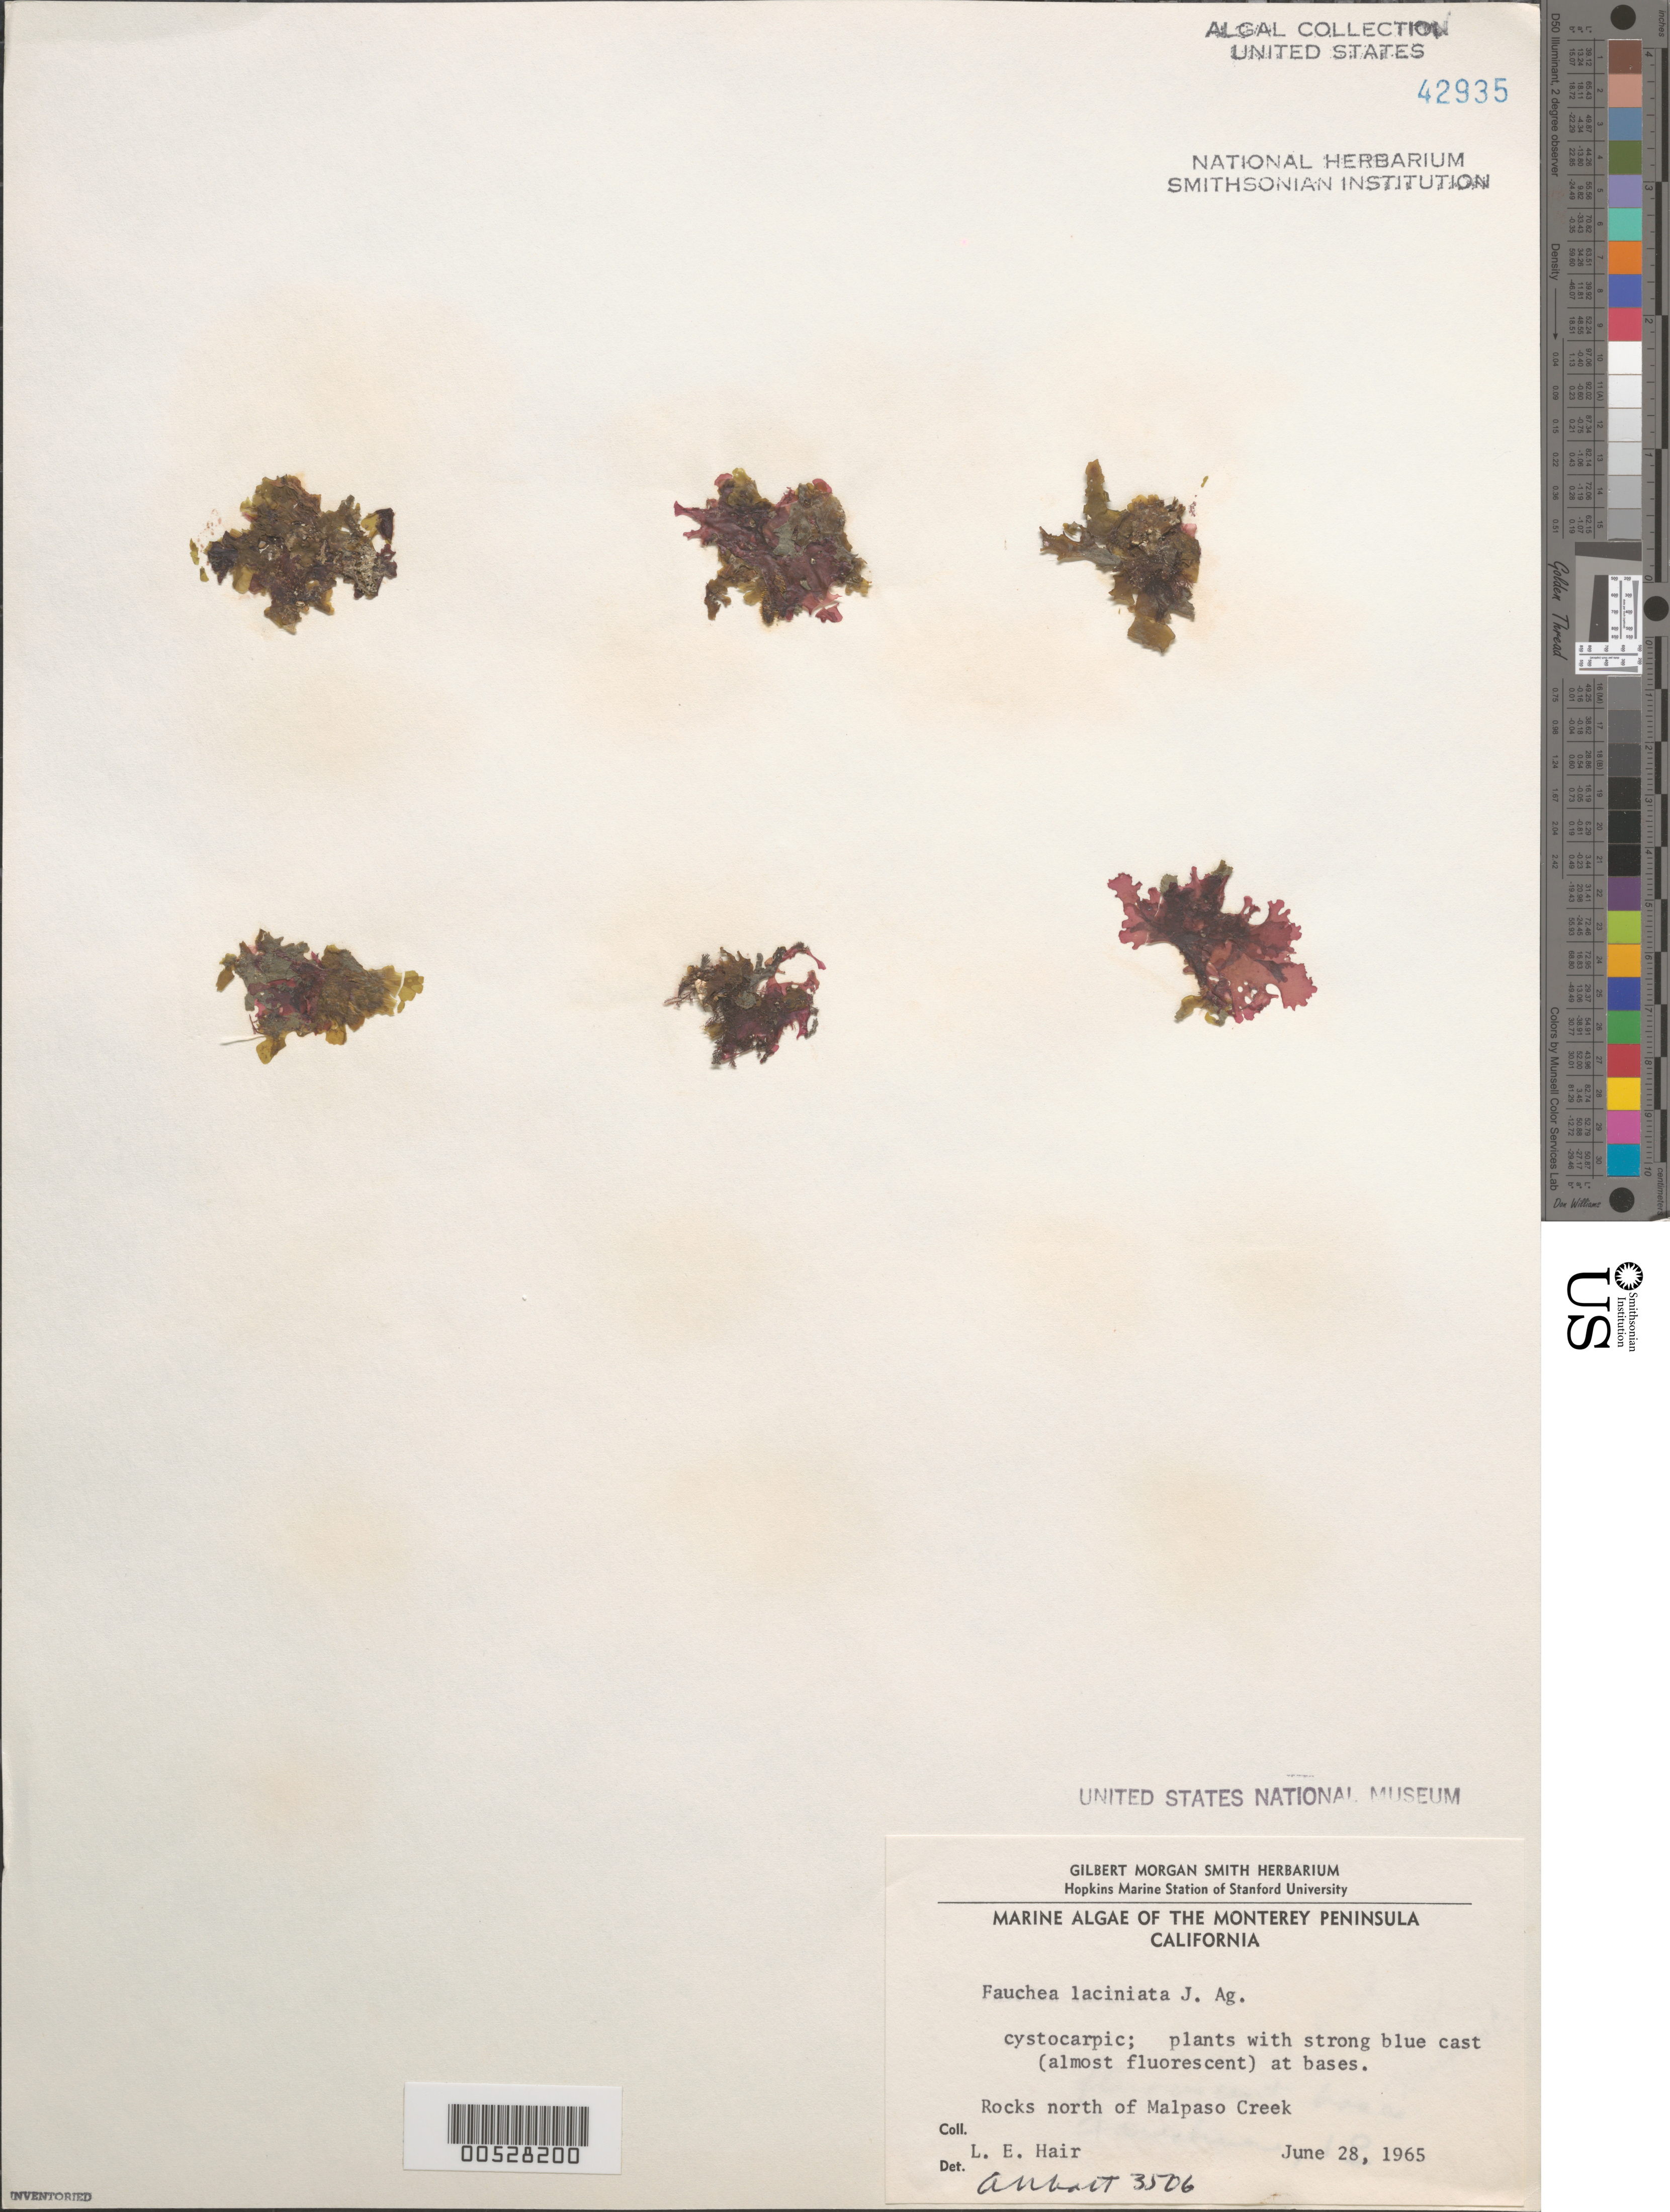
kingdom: Plantae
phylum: Rhodophyta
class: Florideophyceae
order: Rhodymeniales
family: Faucheaceae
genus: Gloiocladia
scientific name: Gloiocladia laciniata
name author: (J. Agardh) Rodríguez-Prieto & N. Sánchez in Rodríguez-Prieto et al.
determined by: Algae name updating Project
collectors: L. Hair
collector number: IAA 3506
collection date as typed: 28 Jun 1965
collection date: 1965-06-28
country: United States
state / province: California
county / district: Monterey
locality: Rocks north of Malpaso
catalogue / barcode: US 42935